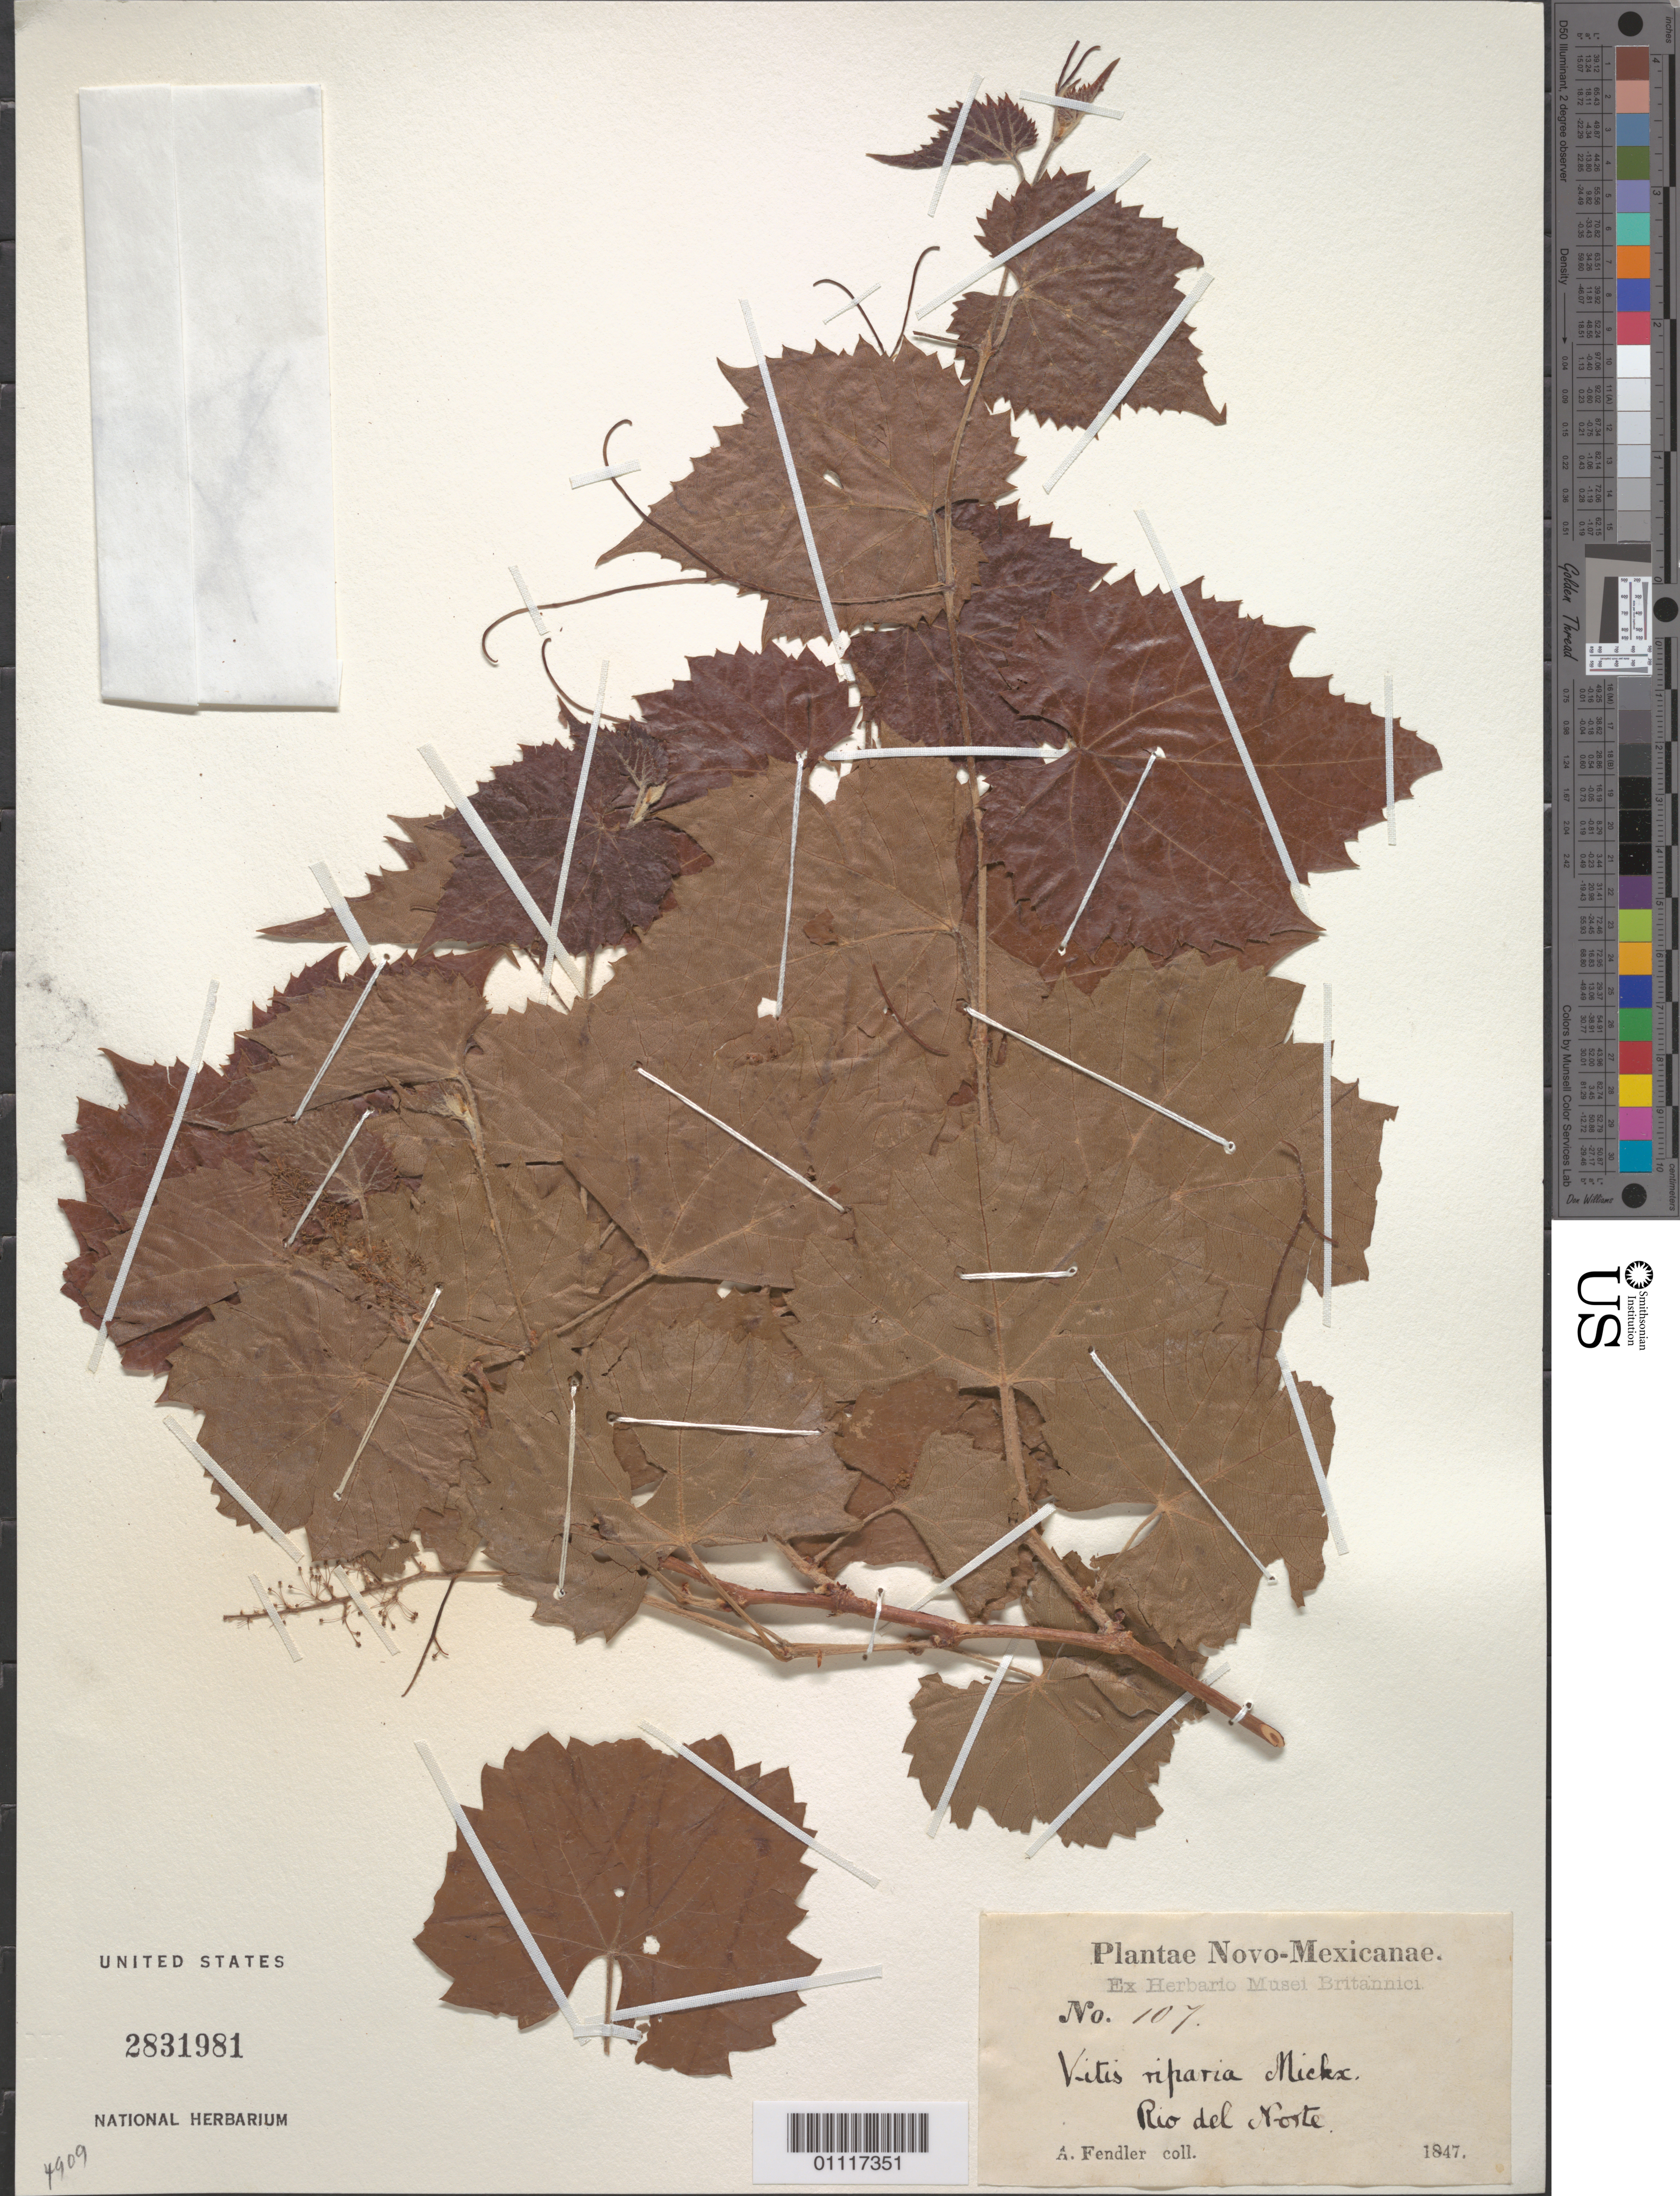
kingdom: Plantae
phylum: Tracheophyta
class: Magnoliopsida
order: Vitales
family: Vitaceae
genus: Vitis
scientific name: Vitis riparia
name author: Michx.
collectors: A. Fendler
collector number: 107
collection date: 1847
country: United States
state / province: New Mexico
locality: Rio del Northe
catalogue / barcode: US 2831981